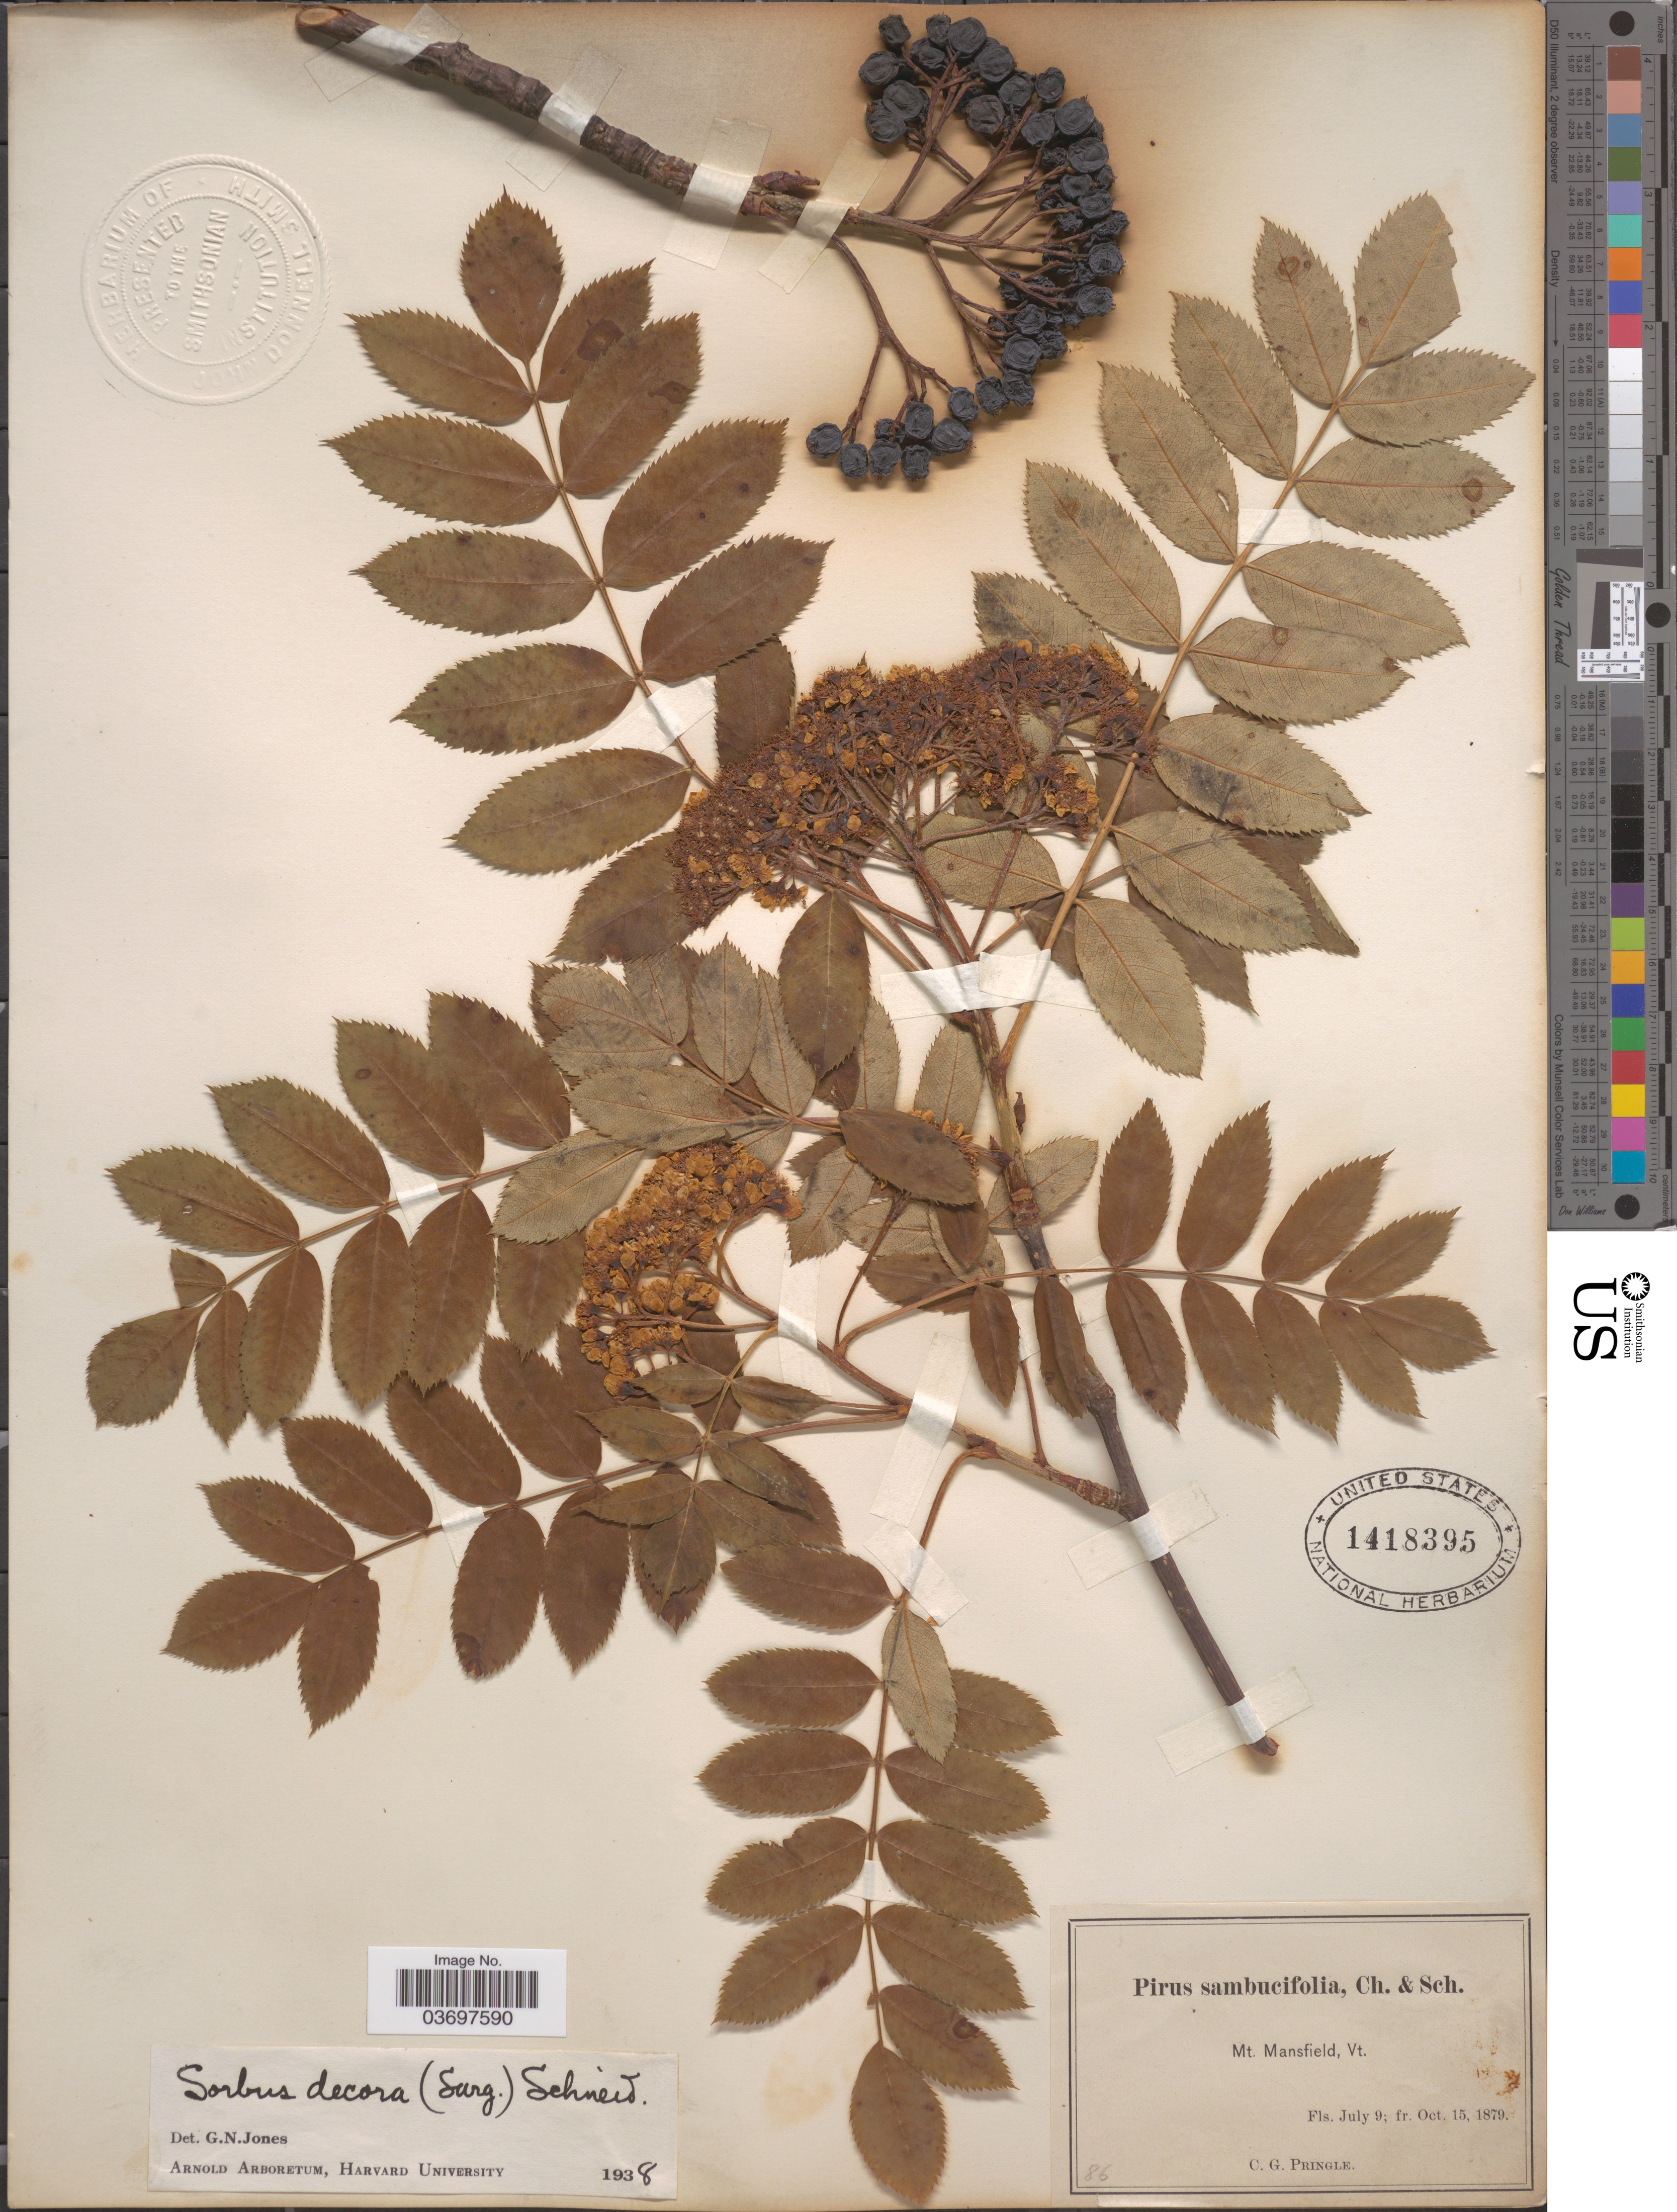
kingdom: Plantae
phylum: Tracheophyta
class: Magnoliopsida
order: Rosales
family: Rosaceae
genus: Sorbus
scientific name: Sorbus decora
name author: (Sarg.) C.K. Schneid.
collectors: C. G. Pringle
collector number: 86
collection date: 1879-07-09/1879-10-15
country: United States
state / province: Vermont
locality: Mt. Mansfield, Vt.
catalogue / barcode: US 1418395